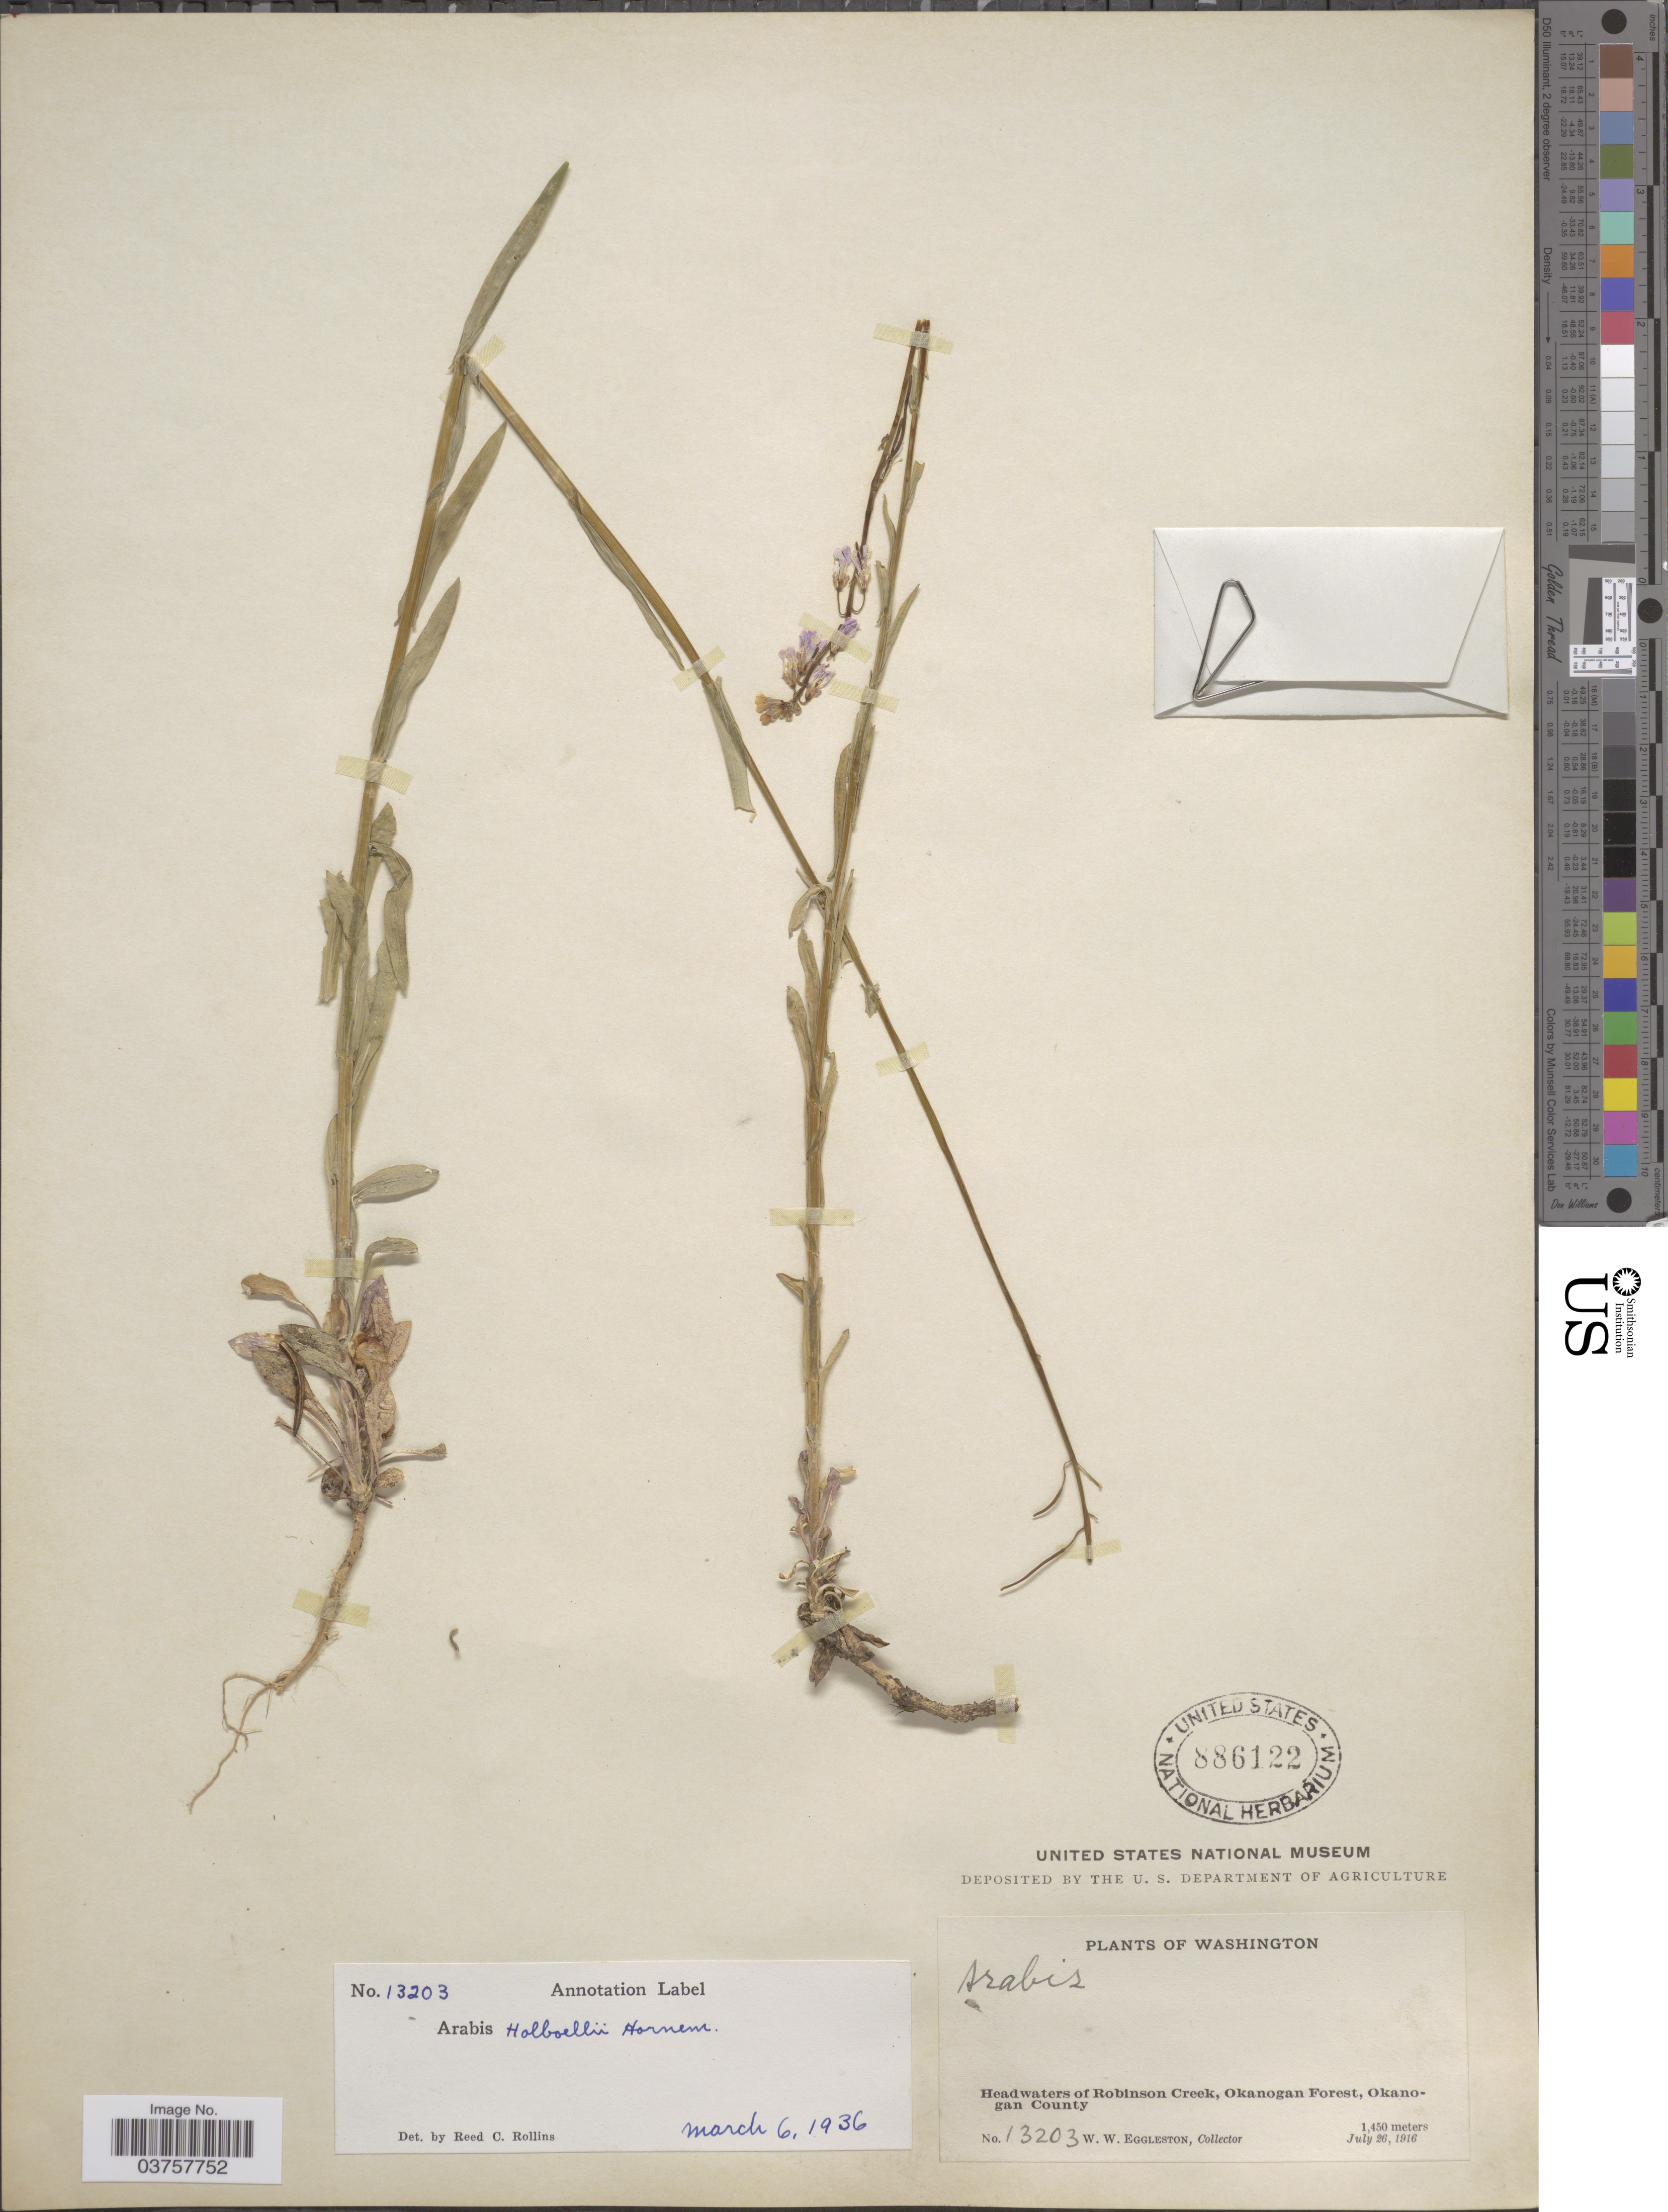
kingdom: Plantae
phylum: Tracheophyta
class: Magnoliopsida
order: Brassicales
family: Brassicaceae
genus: Arabis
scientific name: Arabis holboellii var. retrofracta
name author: Rydb.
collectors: W. W. Eggleston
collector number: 13203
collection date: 1916-07-26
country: United States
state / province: Washington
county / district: Okanogan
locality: Headwaters of Robinson Creek, Okanogan Forest, Okanogan County.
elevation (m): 1450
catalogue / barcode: US 886122